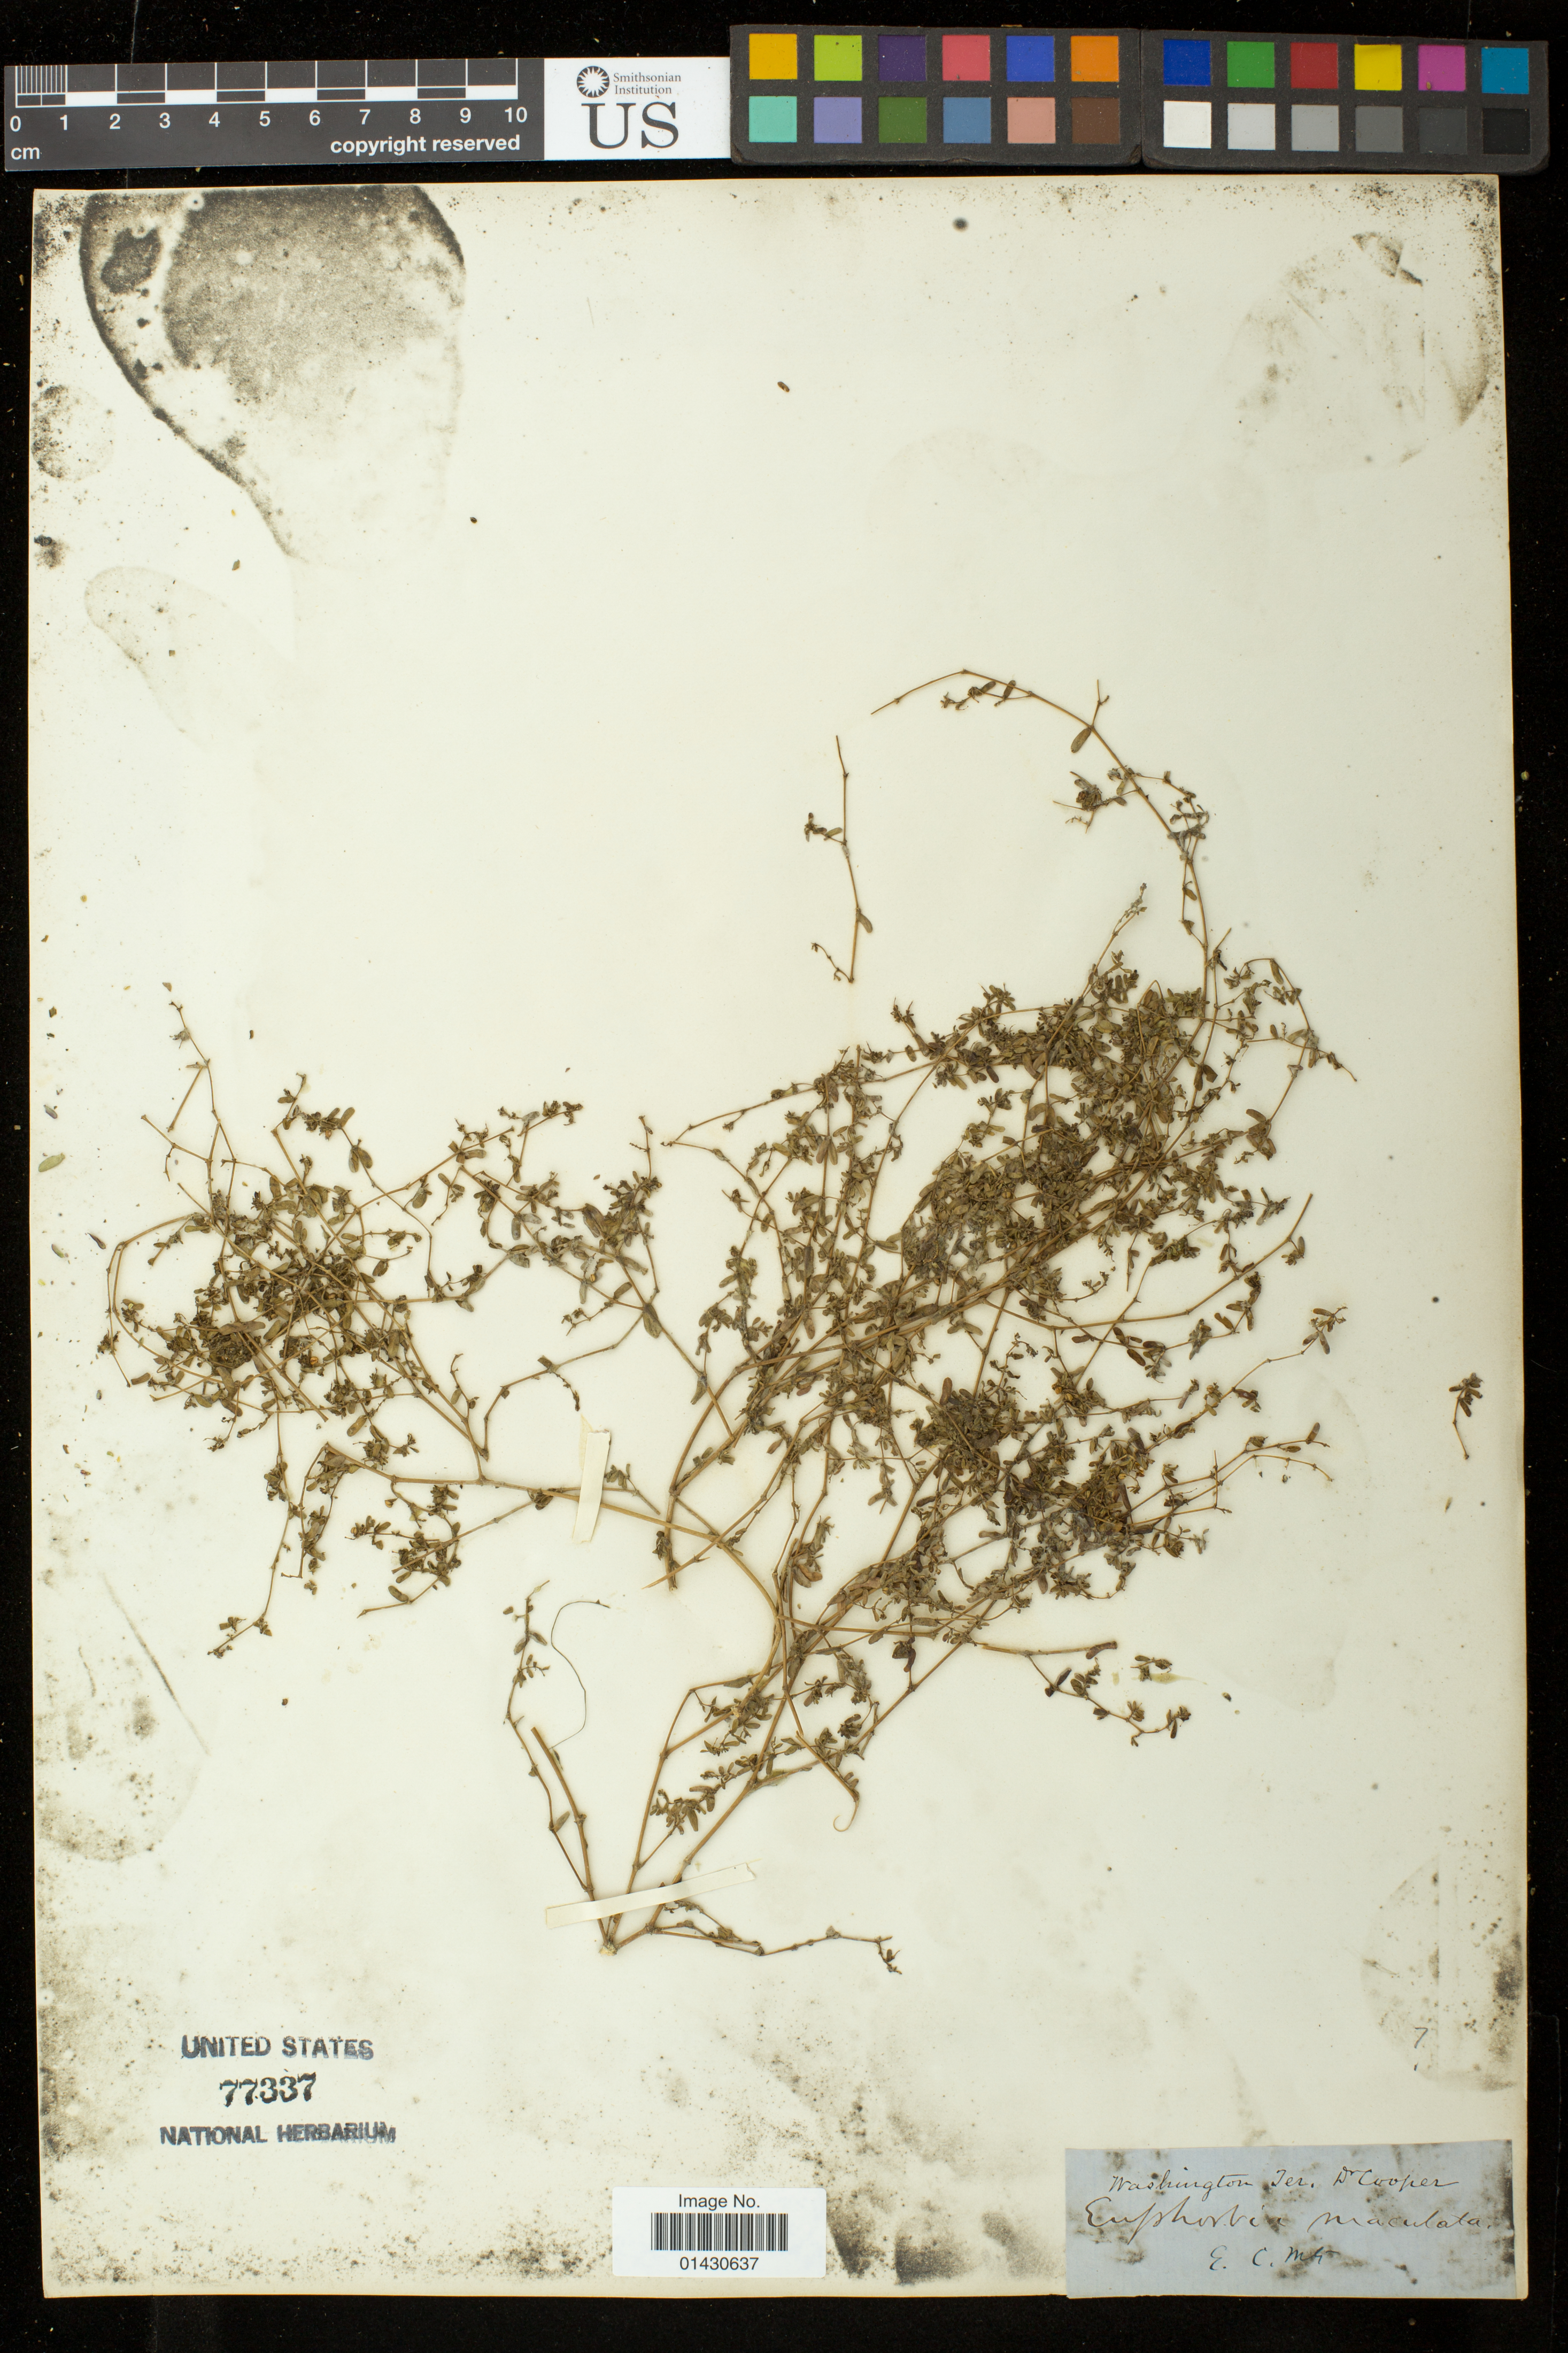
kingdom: Plantae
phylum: Tracheophyta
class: Magnoliopsida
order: Malpighiales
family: Euphorbiaceae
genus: Euphorbia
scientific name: Euphorbia maculata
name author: L.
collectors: J. G. Cooper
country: United States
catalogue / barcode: US 77337